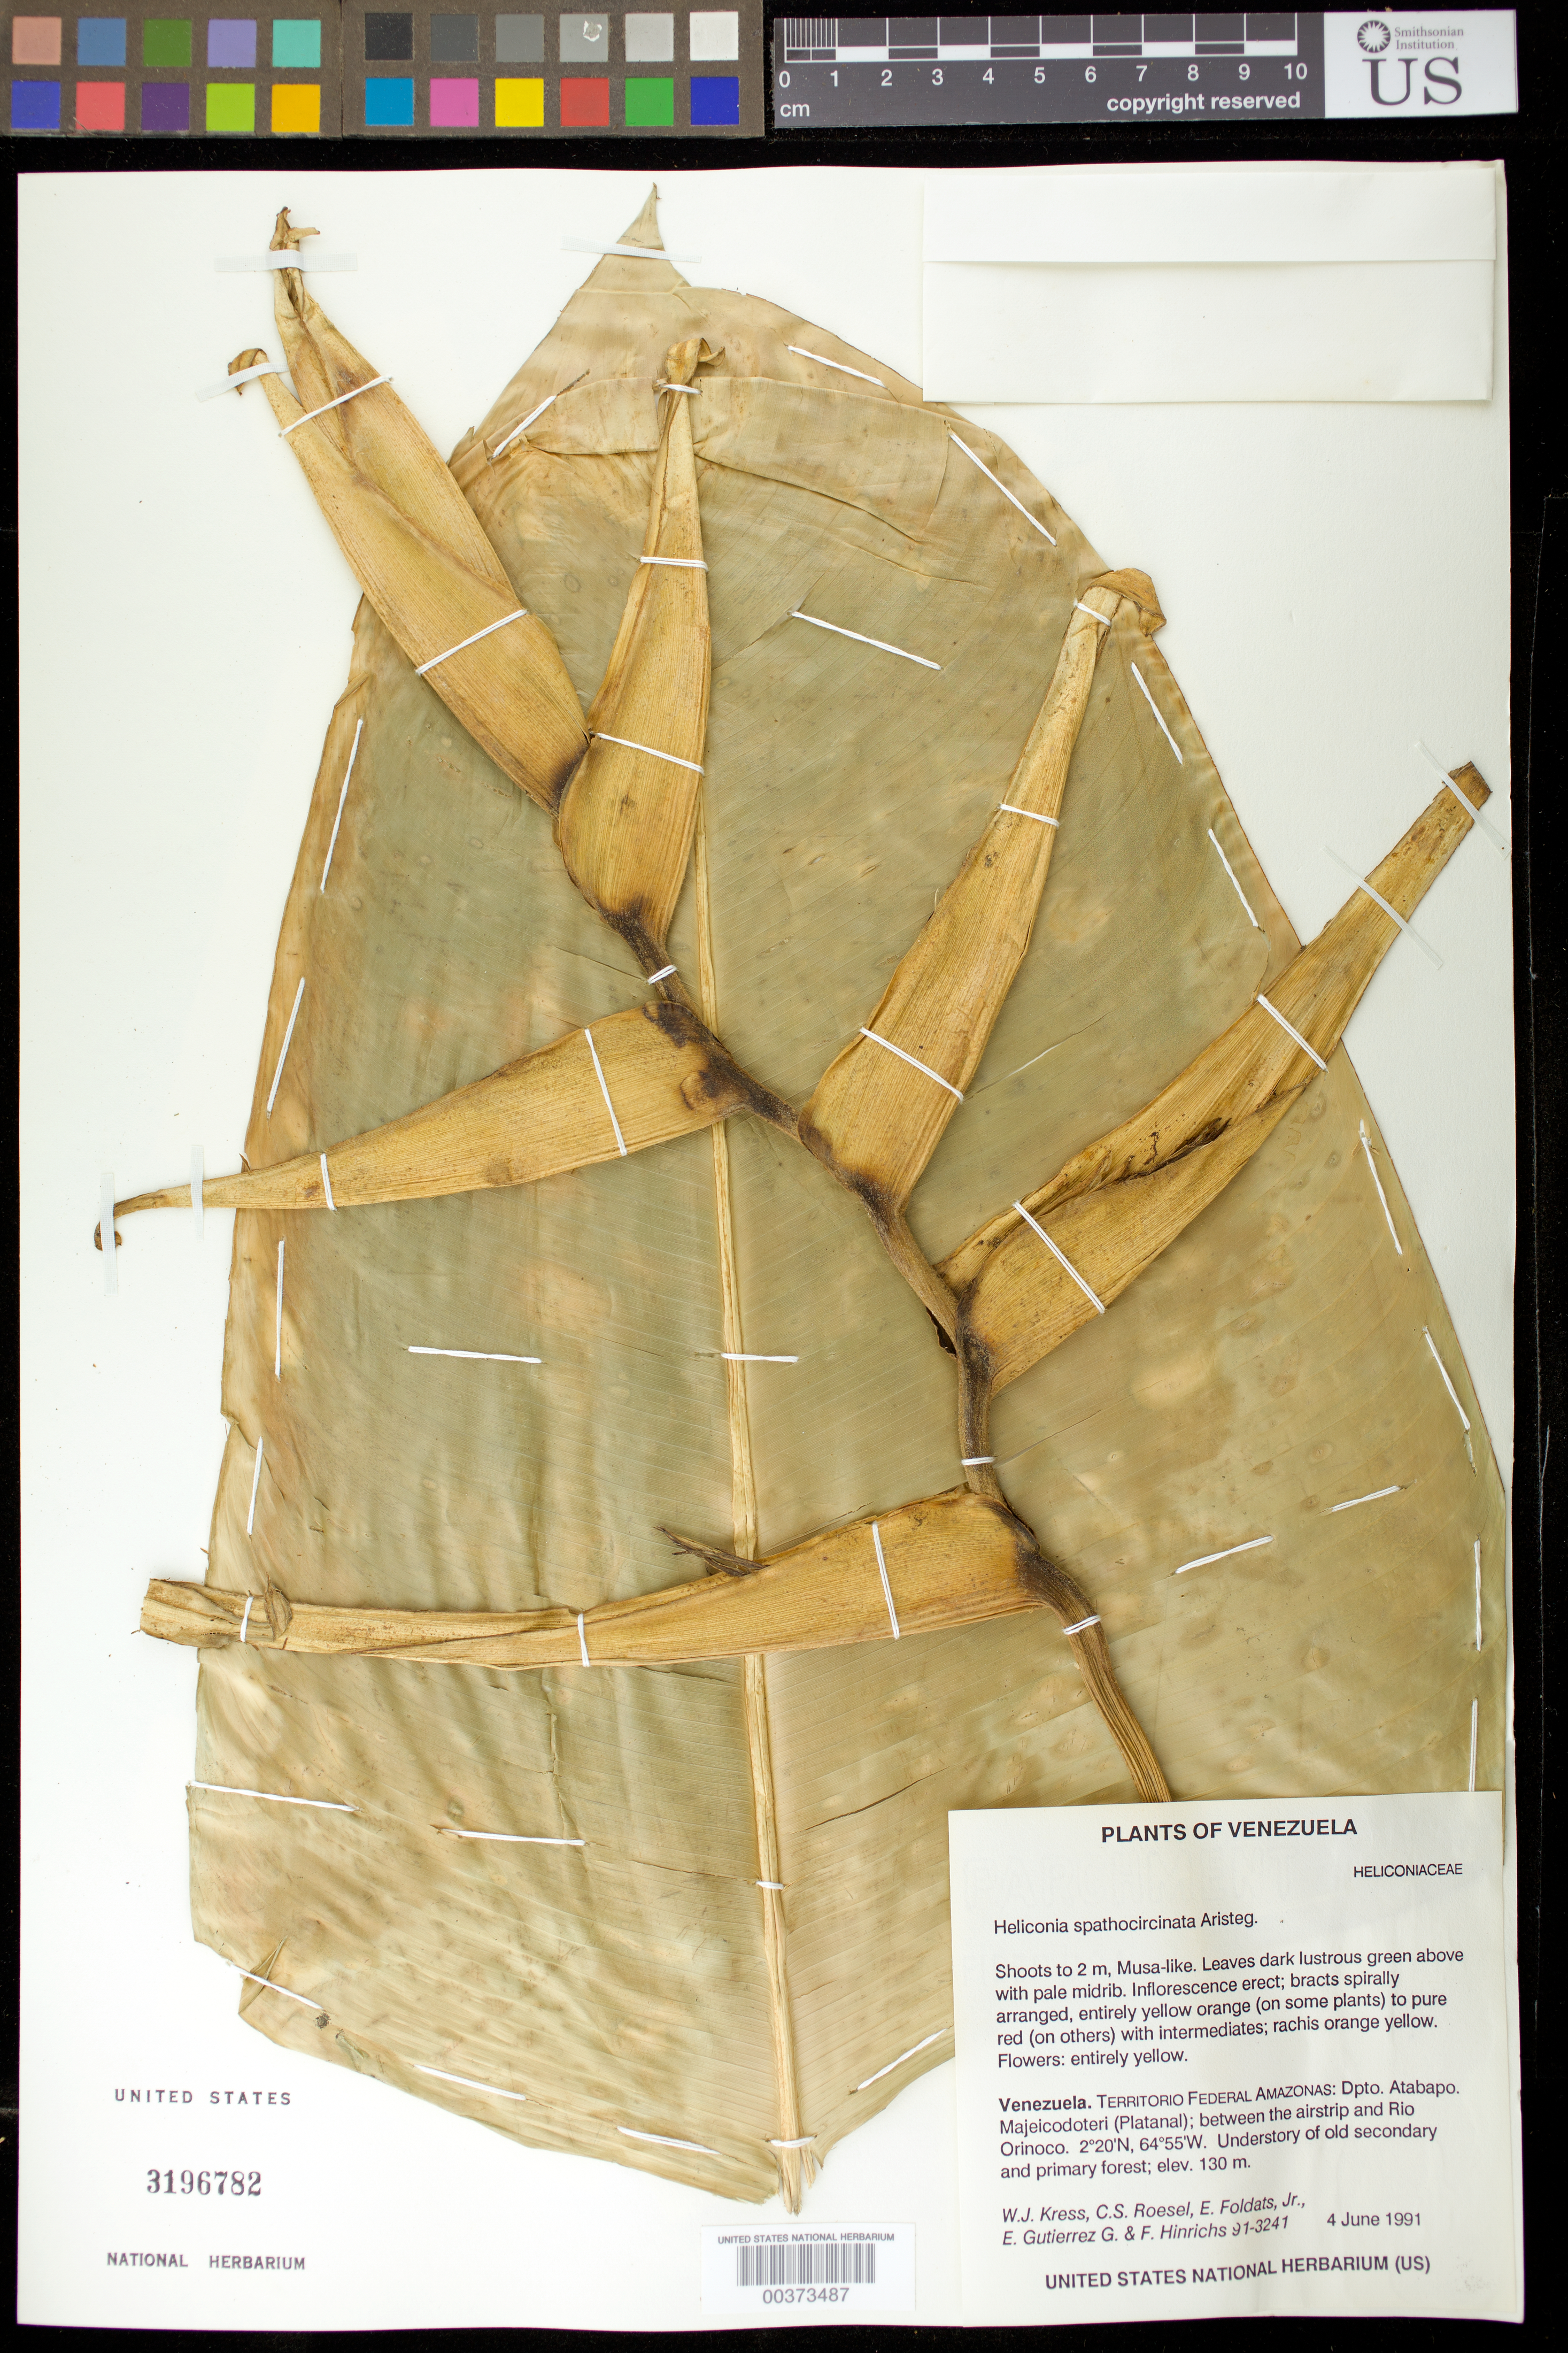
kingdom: Plantae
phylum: Tracheophyta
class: Liliopsida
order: Zingiberales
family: Heliconiaceae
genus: Heliconia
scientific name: Heliconia spathocircinata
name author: Aristeg.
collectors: W. J. Kress, C. S. Roesel, E. Foldats, E. Gutierrez G. & F. Hinrichs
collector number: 91-3241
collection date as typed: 04 Jun 1991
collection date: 1991-06-04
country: Venezuela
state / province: Amazonas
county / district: Atabapo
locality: Majeicodoteri (platanal); between the airstrip and rio orinoco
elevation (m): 130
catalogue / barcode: US 3196782